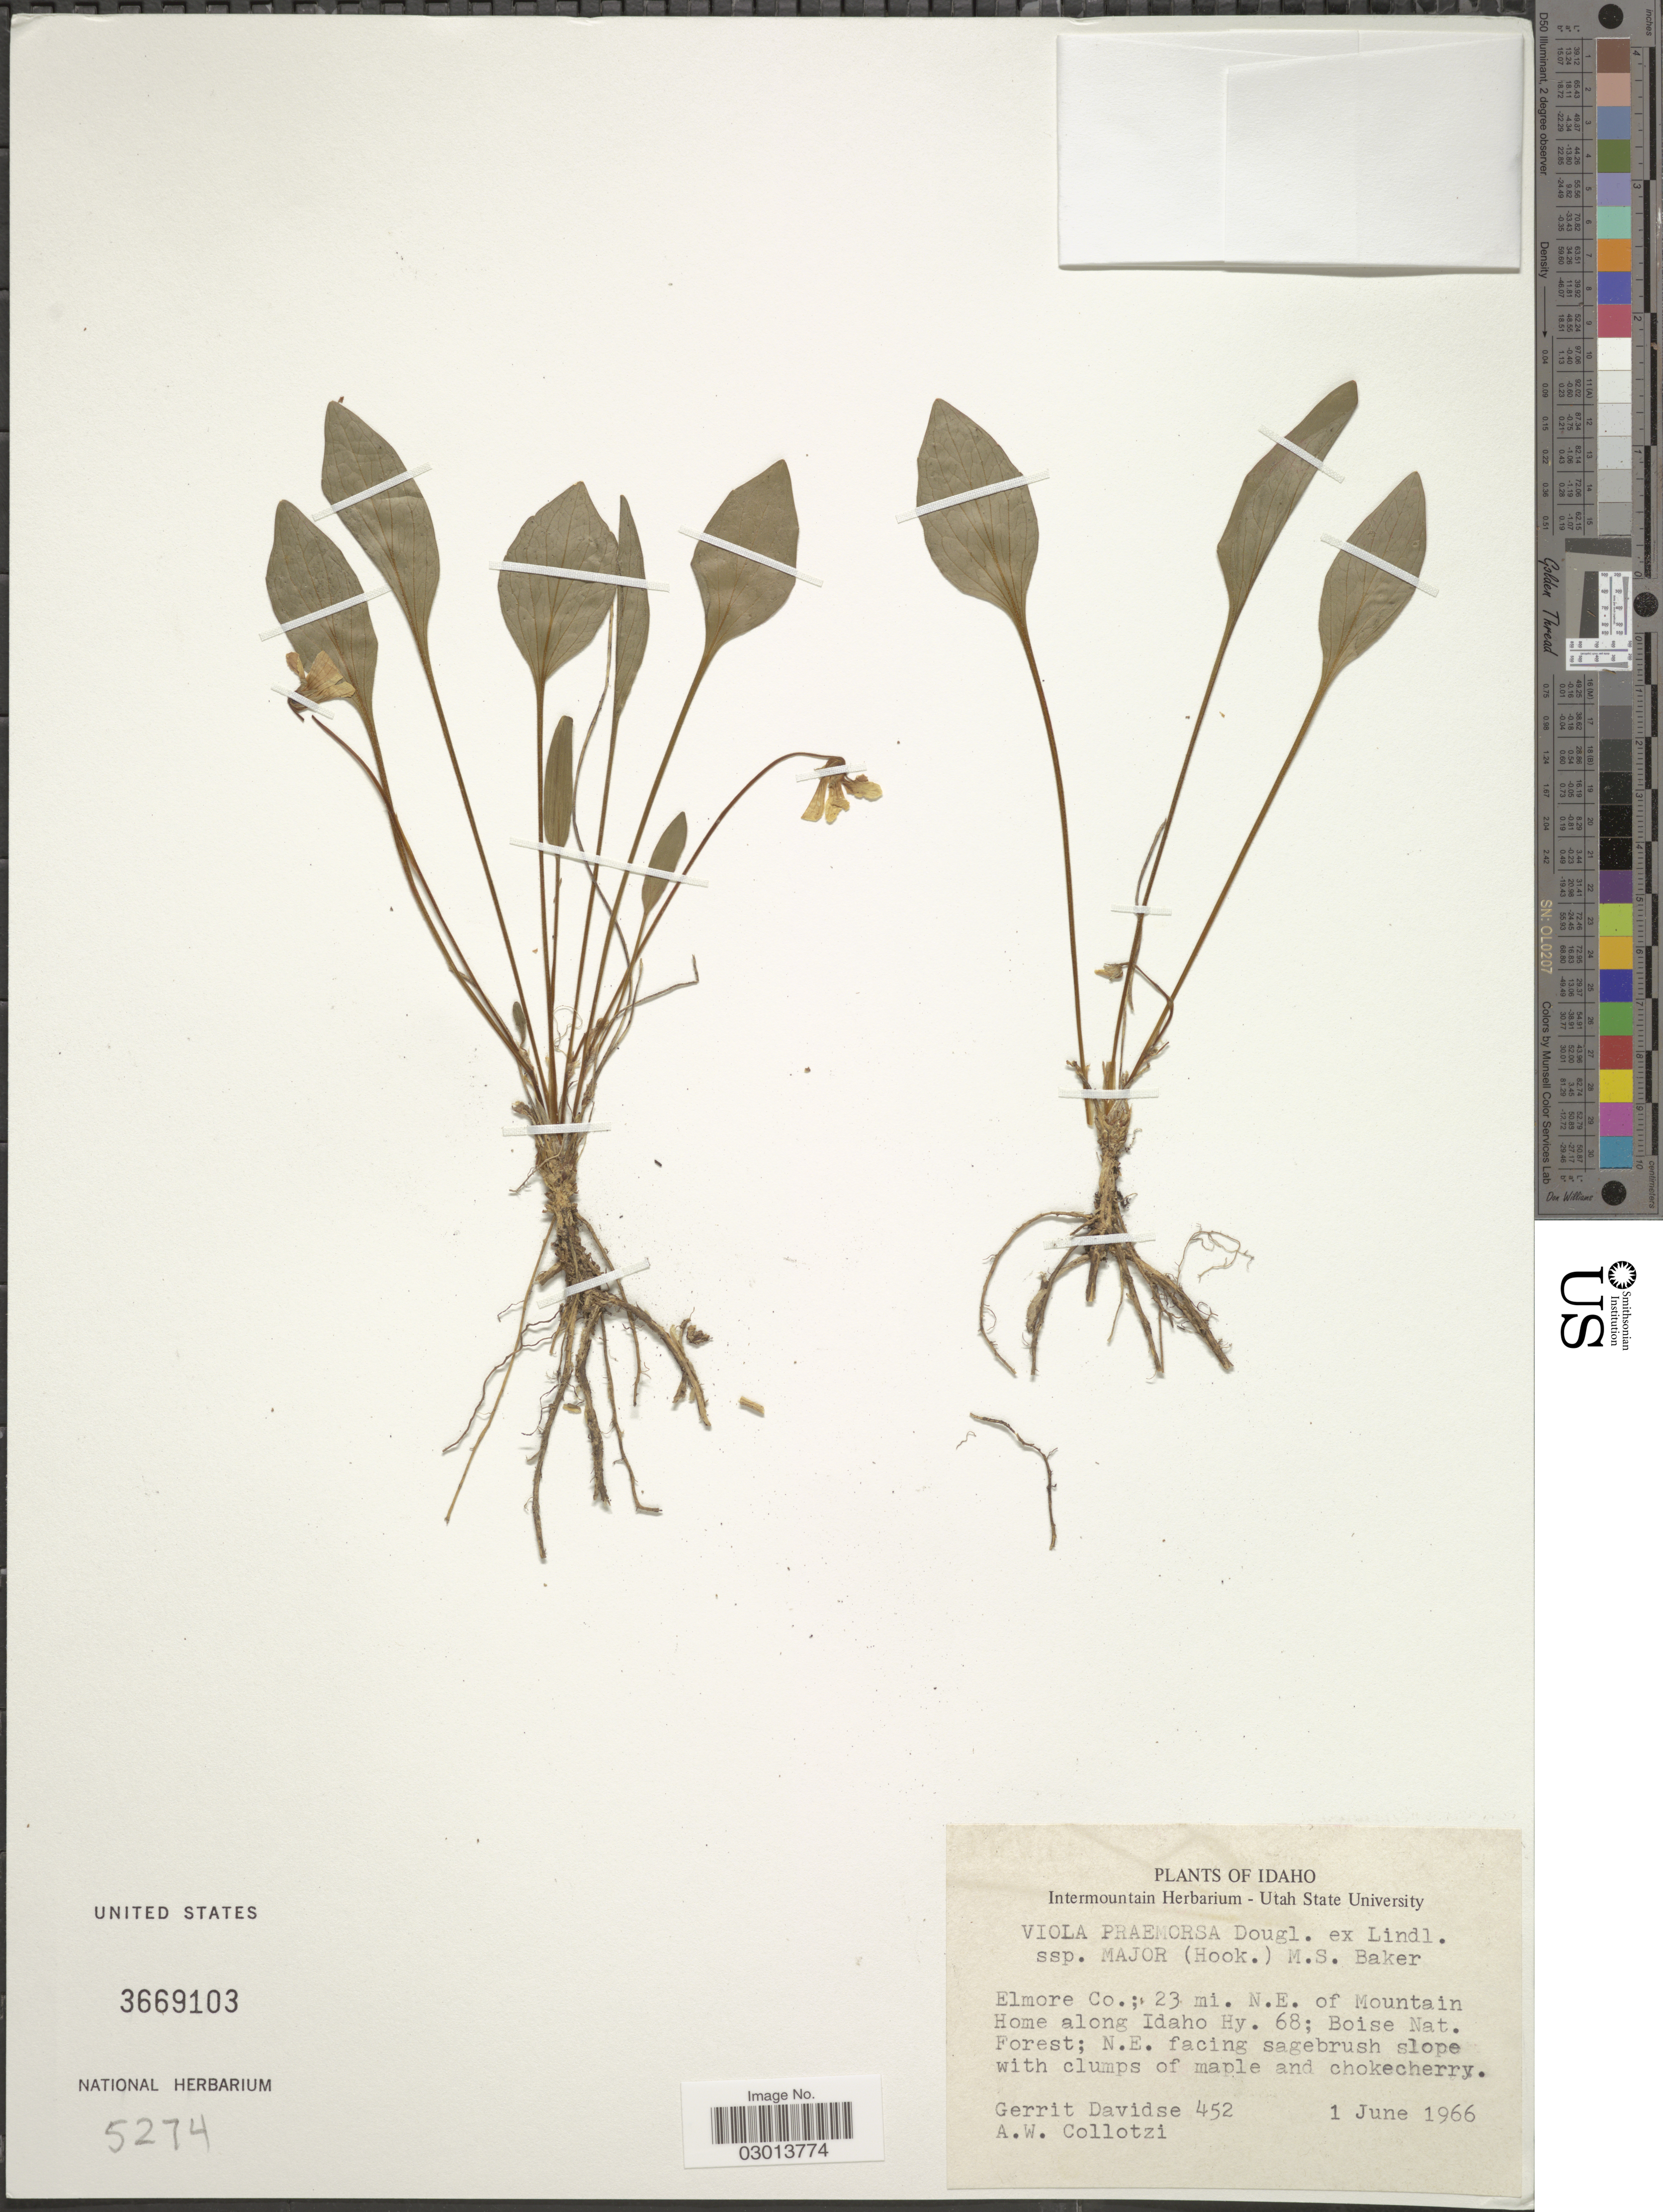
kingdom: Plantae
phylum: Tracheophyta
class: Magnoliopsida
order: Malpighiales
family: Violaceae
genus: Viola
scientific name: Viola praemorsa subsp. major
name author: (Hook.) M.S. Baker & Clausen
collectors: G. Davidse & A. W. Collotzi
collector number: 452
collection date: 1966-06-01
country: United States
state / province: Idaho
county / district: Elmore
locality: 23 mi. N.E. of Mountain Home along Idaho Hy. 68; Boise Nat. Forest; N.E. facing sagebrush slope with clumps of maple and chokecherry.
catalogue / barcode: US 3669103